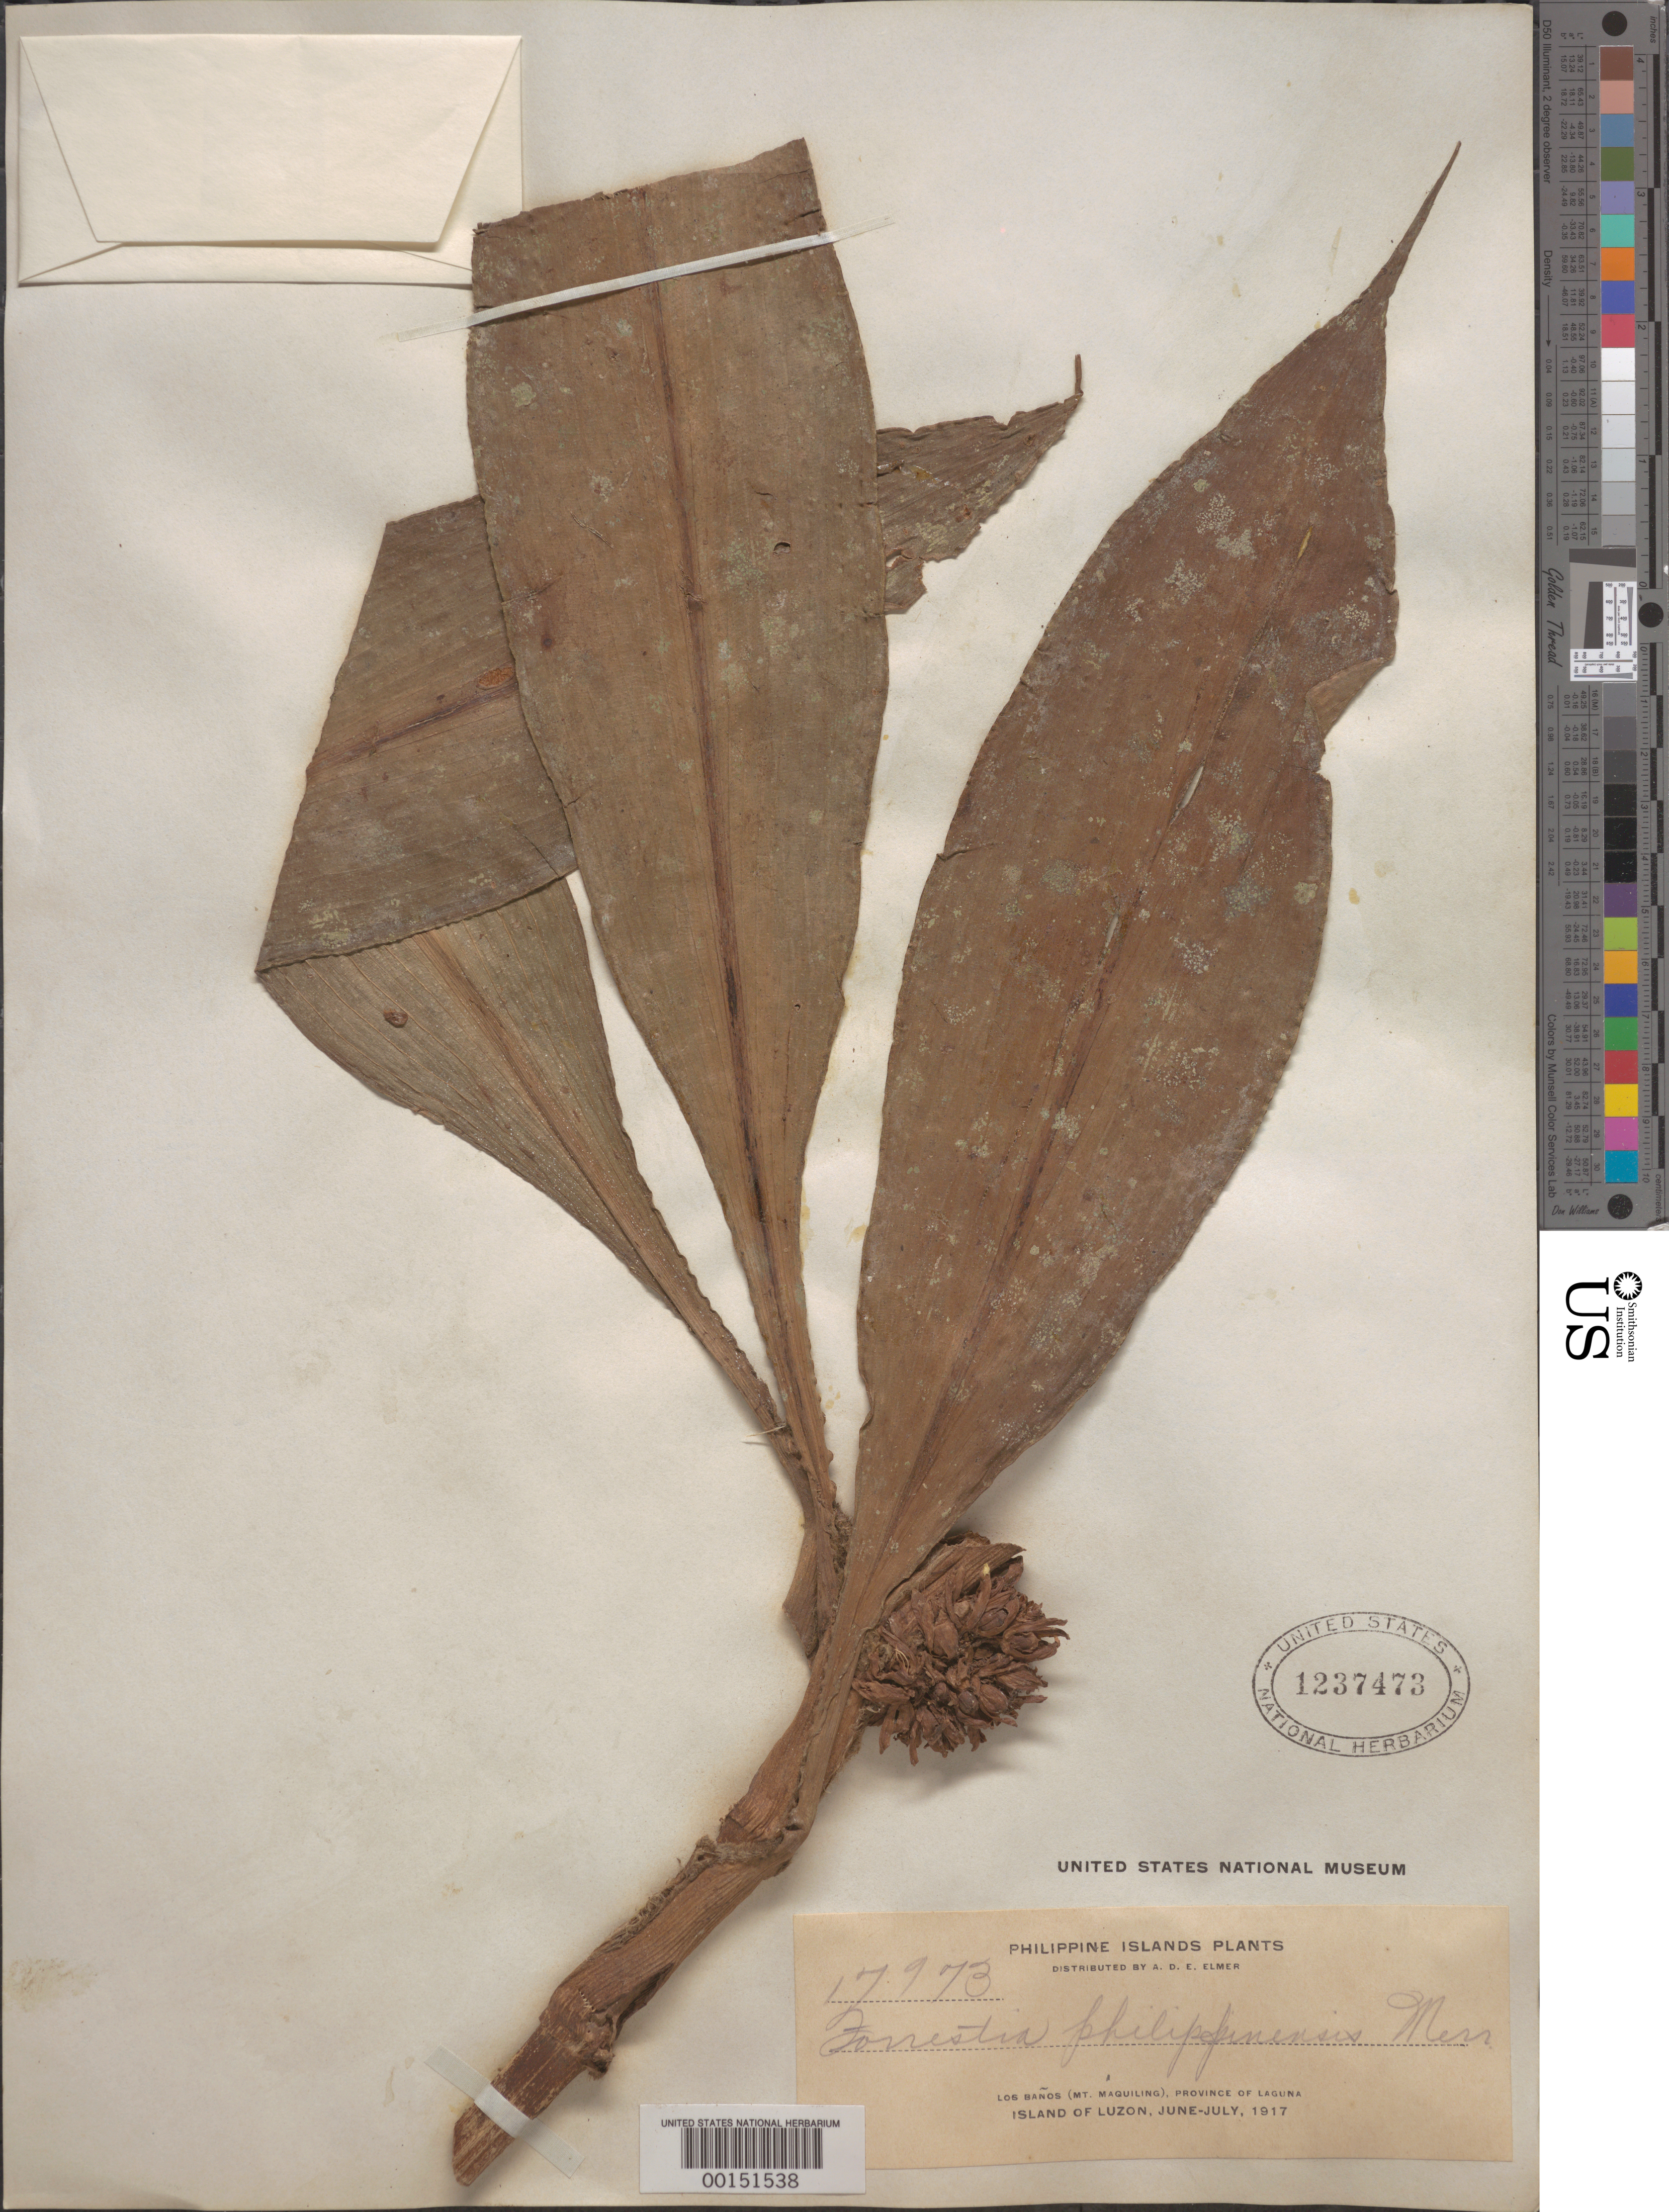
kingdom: Plantae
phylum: Tracheophyta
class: Liliopsida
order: Commelinales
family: Commelinaceae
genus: Amischotolype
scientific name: Amischotolype hispida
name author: (A. Rich.) D.Y. Hong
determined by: Strong, Mark T., (BOT), Smithsonian Institution - National Museum of Natural History (UNITED STATES)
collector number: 17973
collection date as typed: Jun 1917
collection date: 1917-06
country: Philippines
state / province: Calabarzon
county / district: Laguna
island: Luzon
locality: Los banos; mt. maquiling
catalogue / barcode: US 1237473